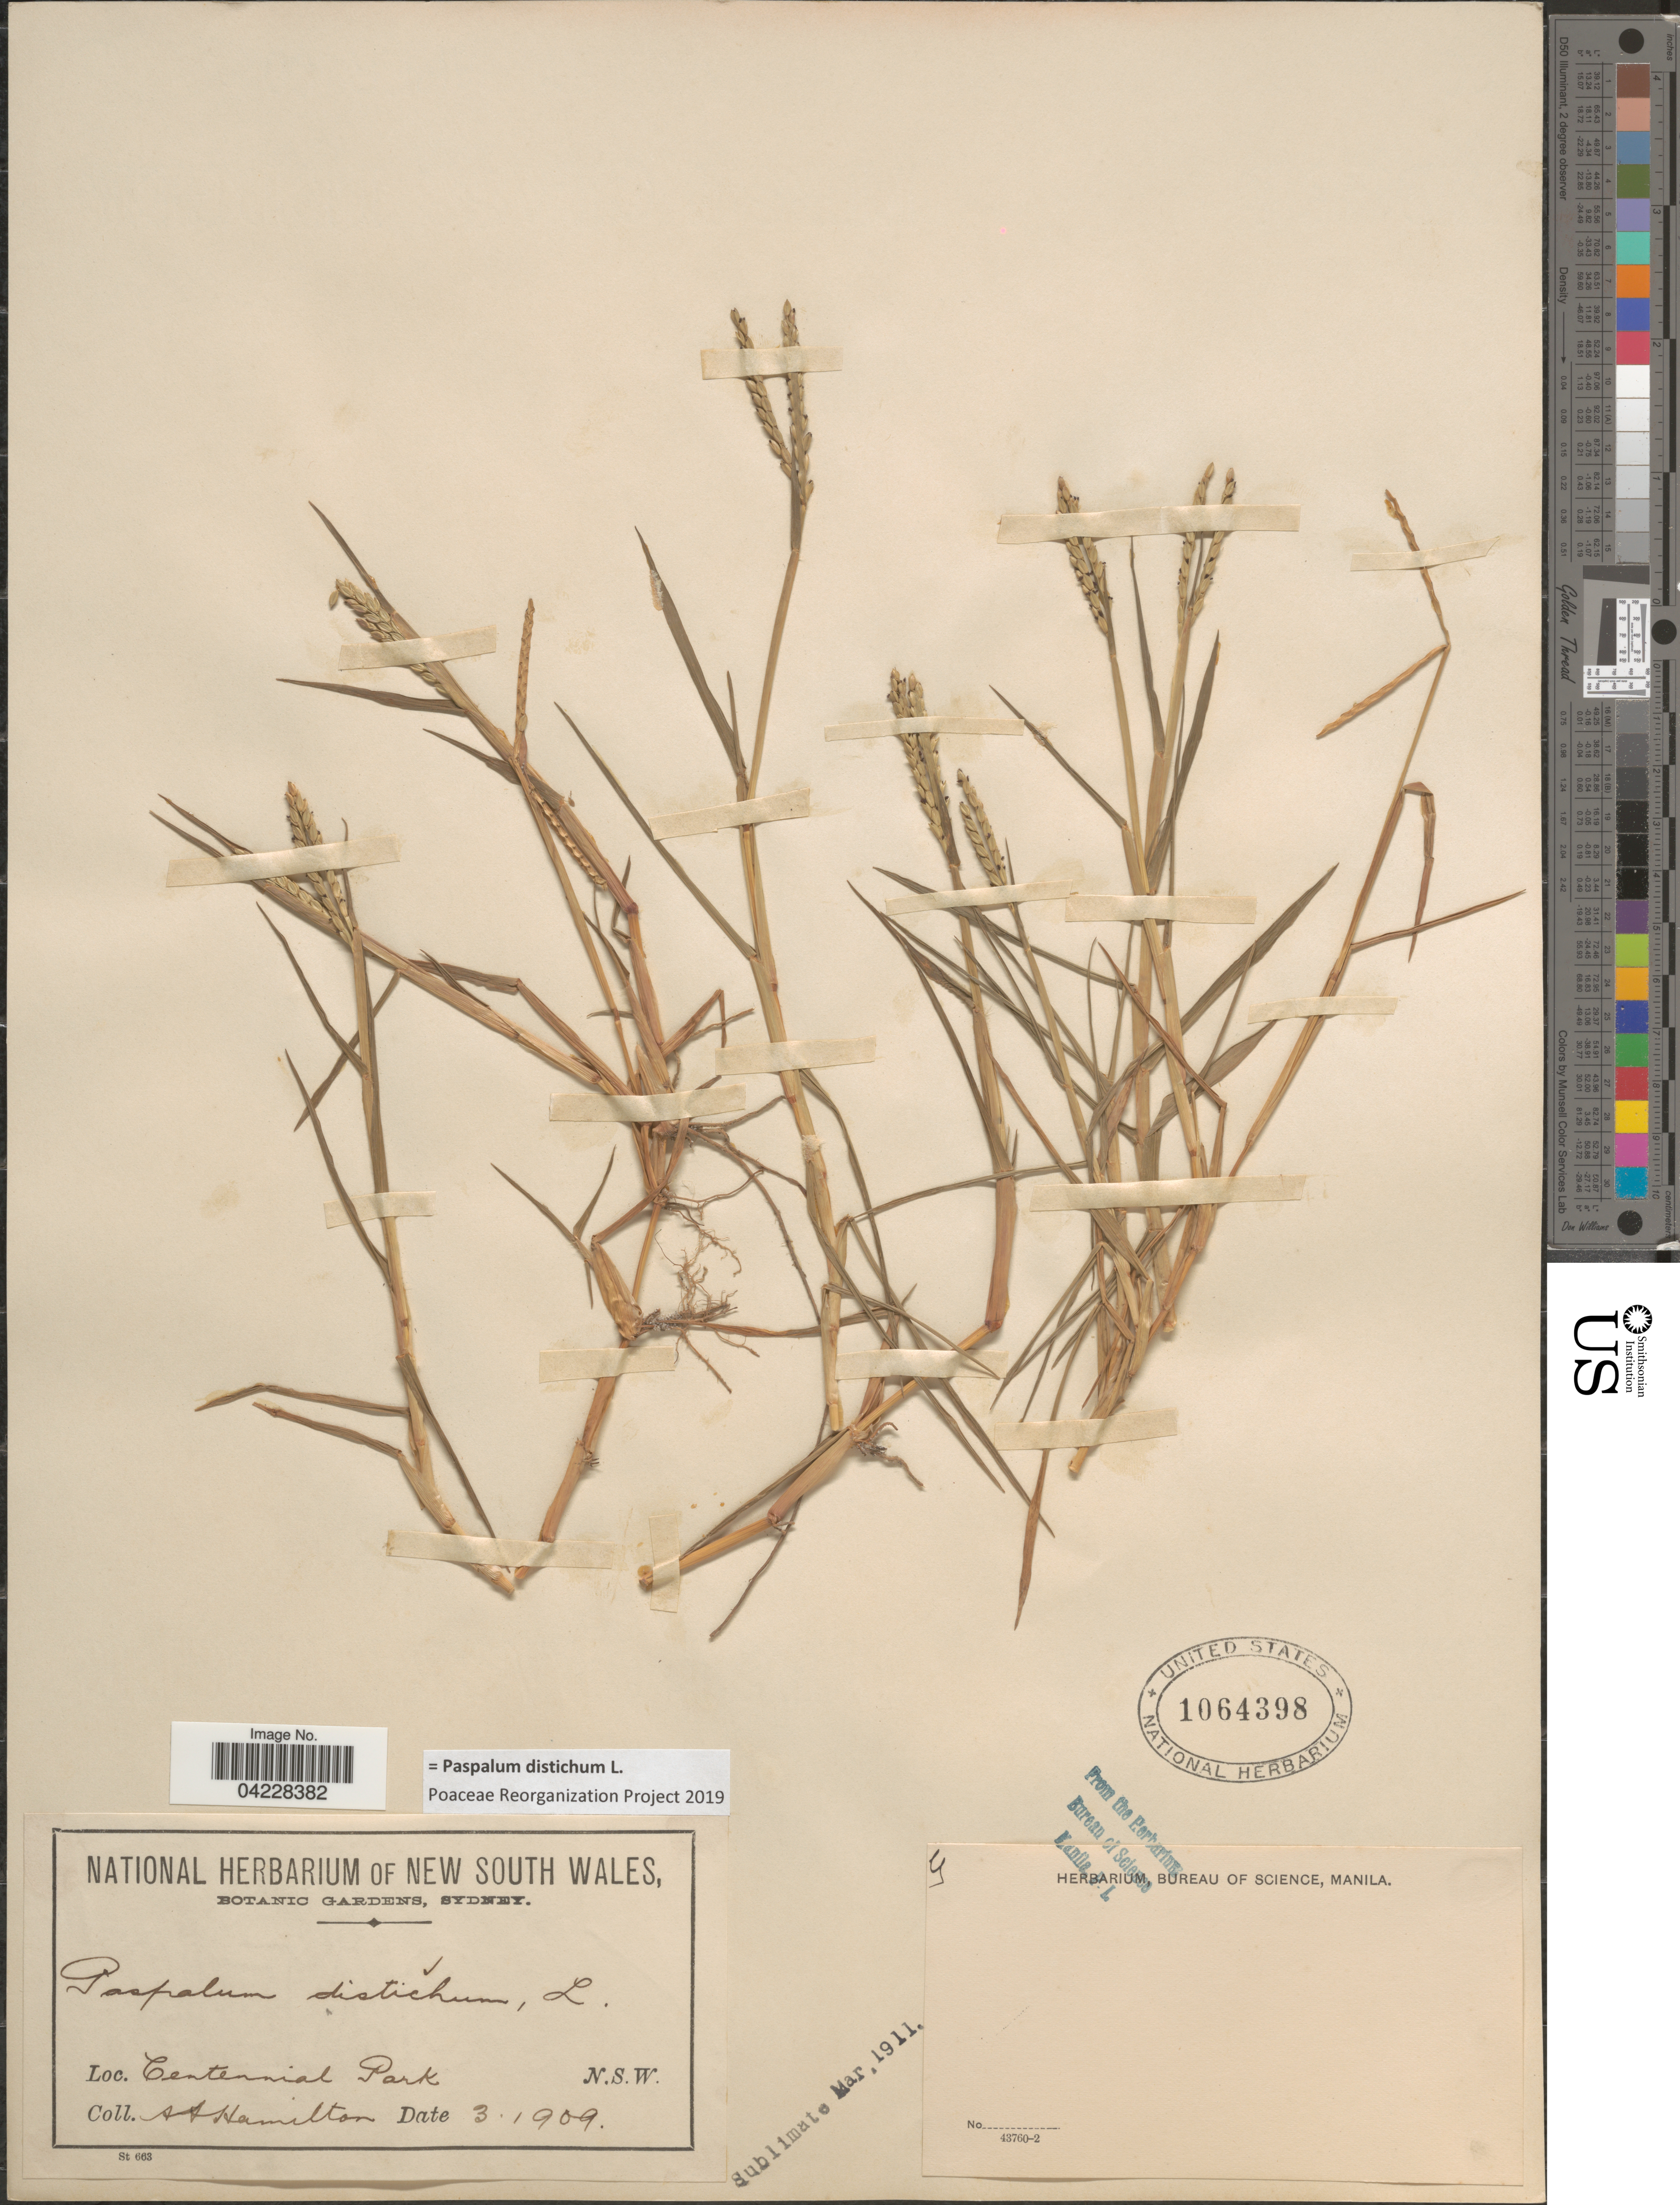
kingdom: Plantae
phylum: Tracheophyta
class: Liliopsida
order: Poales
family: Poaceae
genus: Paspalum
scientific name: Paspalum distichum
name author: L.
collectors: A. A. Hamilton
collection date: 1909-03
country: Australia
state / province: New South Wales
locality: Centennial Park. N.S.W.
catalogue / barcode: US 1064398